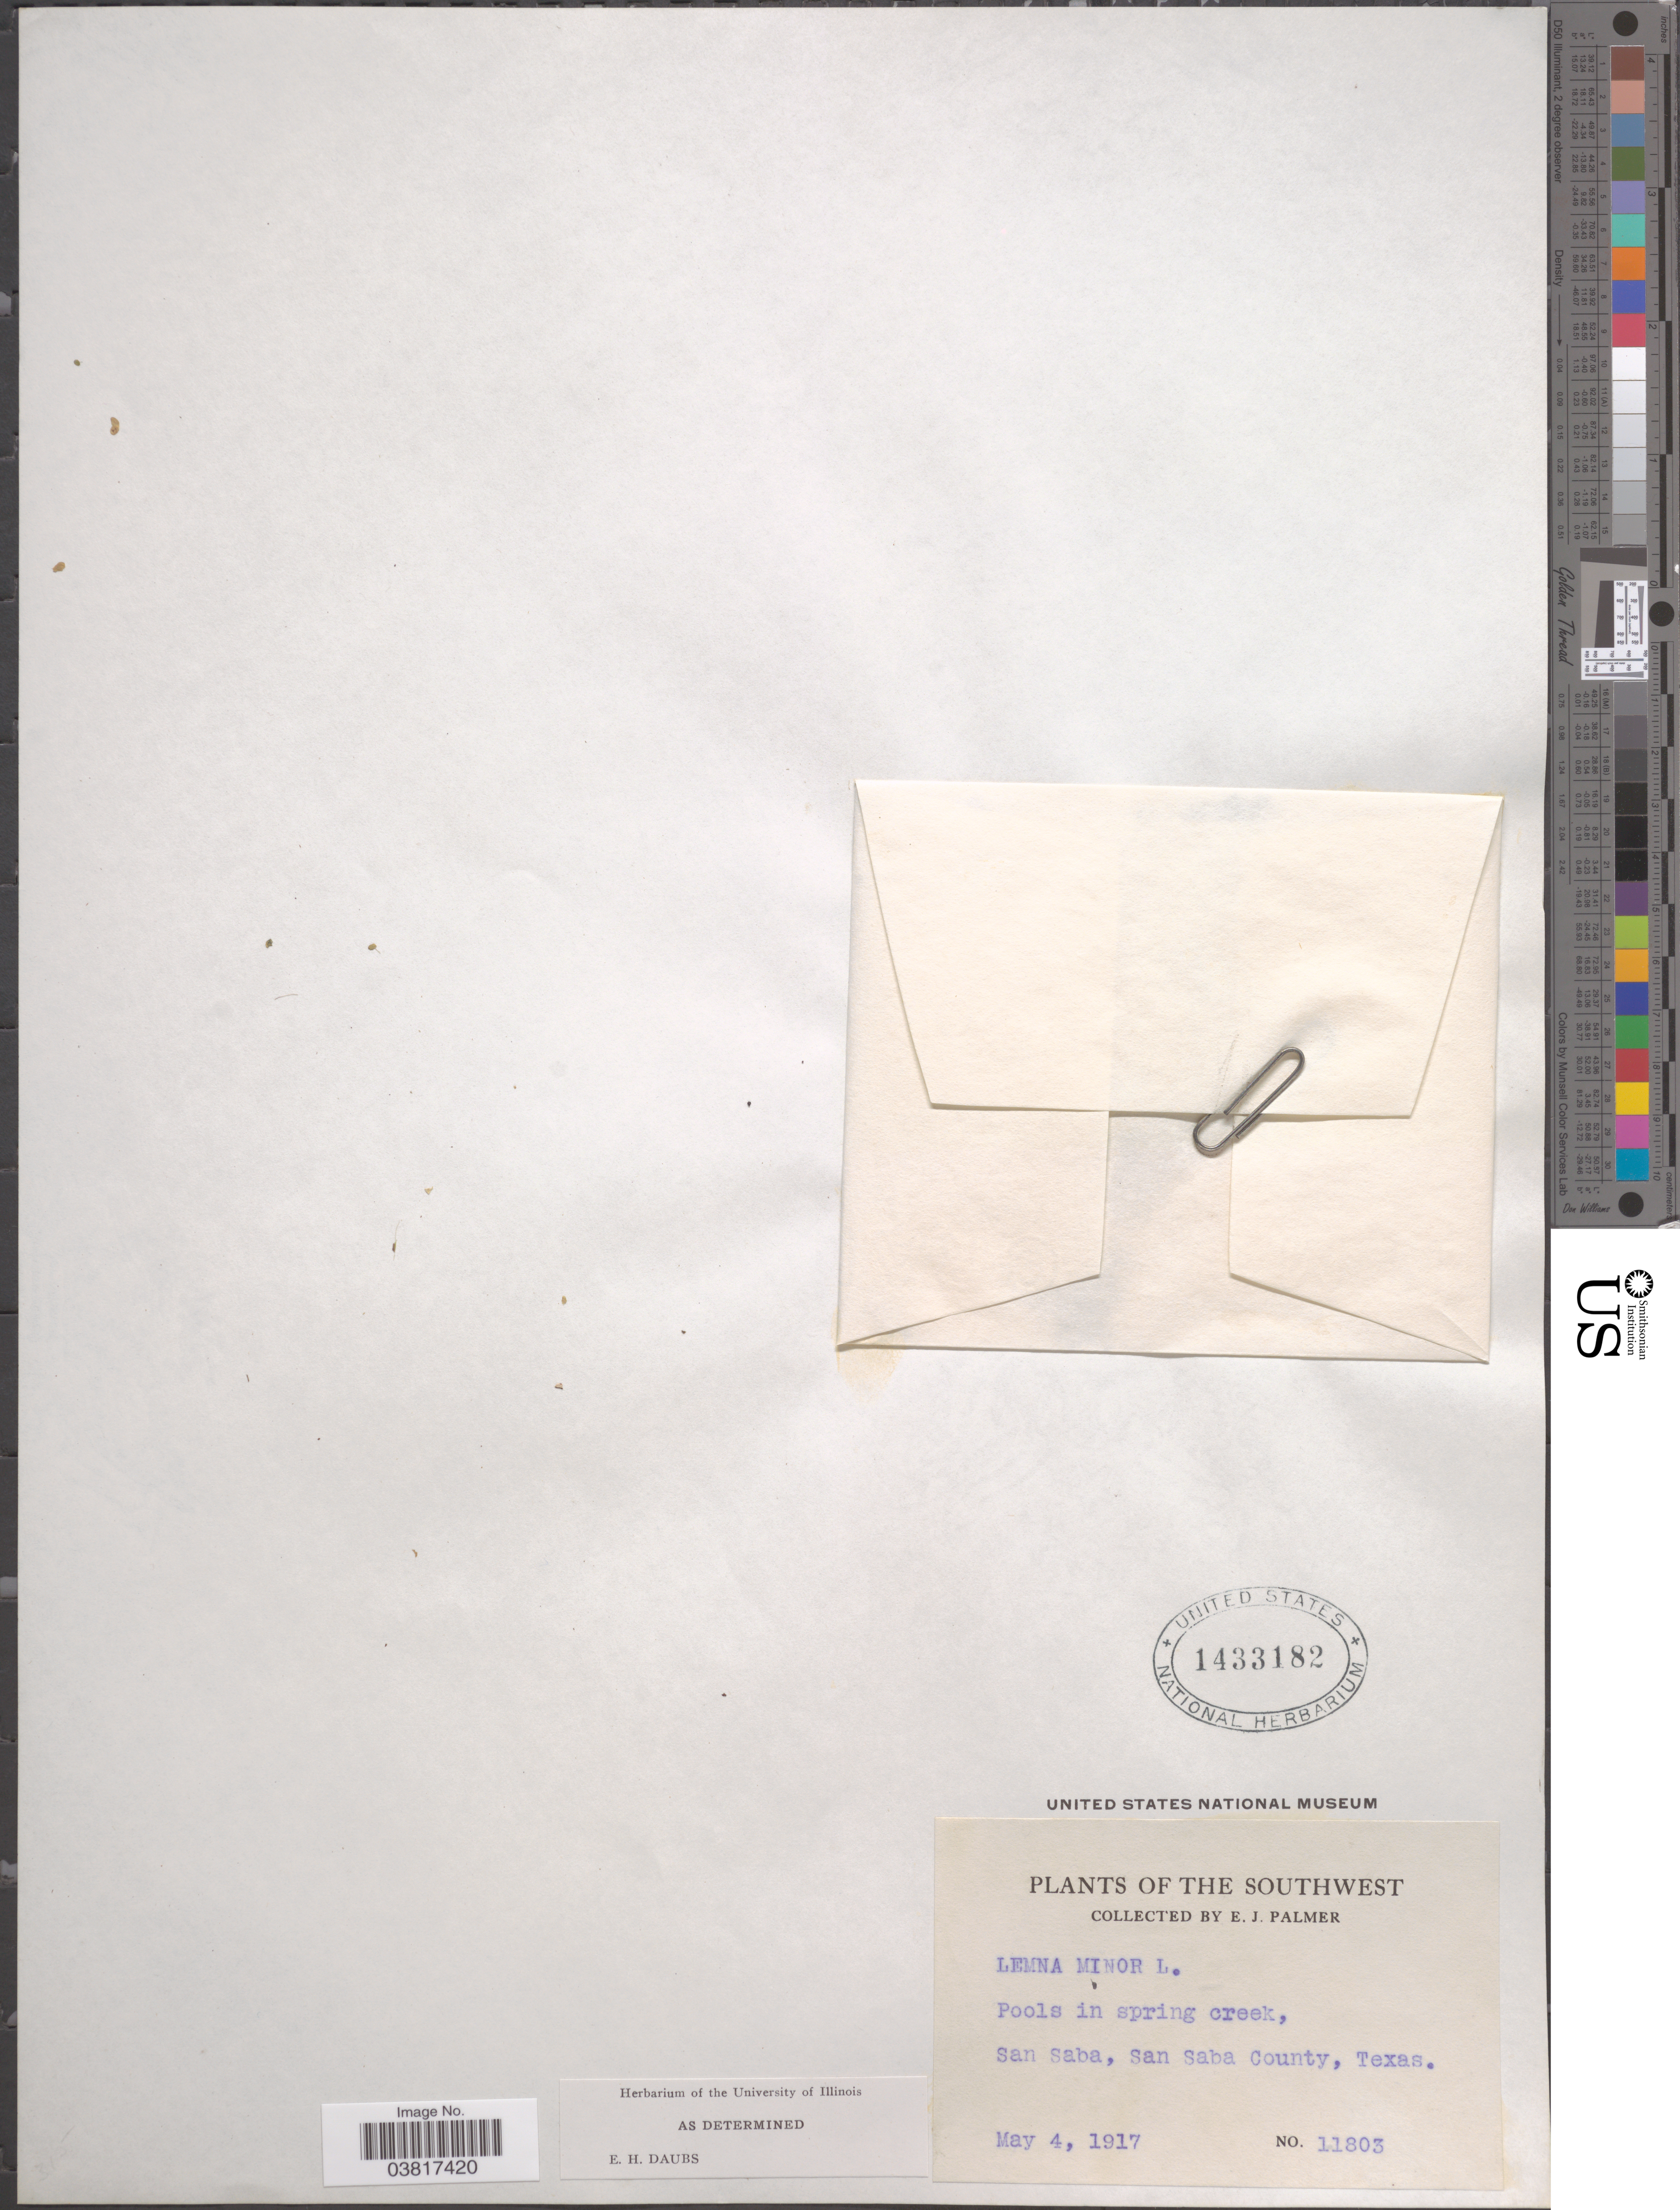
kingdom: Plantae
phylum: Tracheophyta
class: Liliopsida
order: Alismatales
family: Araceae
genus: Lemna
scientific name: Lemna minor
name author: L.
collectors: E. J. Palmer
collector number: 11803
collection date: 1917-05-04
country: United States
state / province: Texas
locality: Southwest. Pools in spring creek, San Saba, San Saba County.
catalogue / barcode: US 1433182